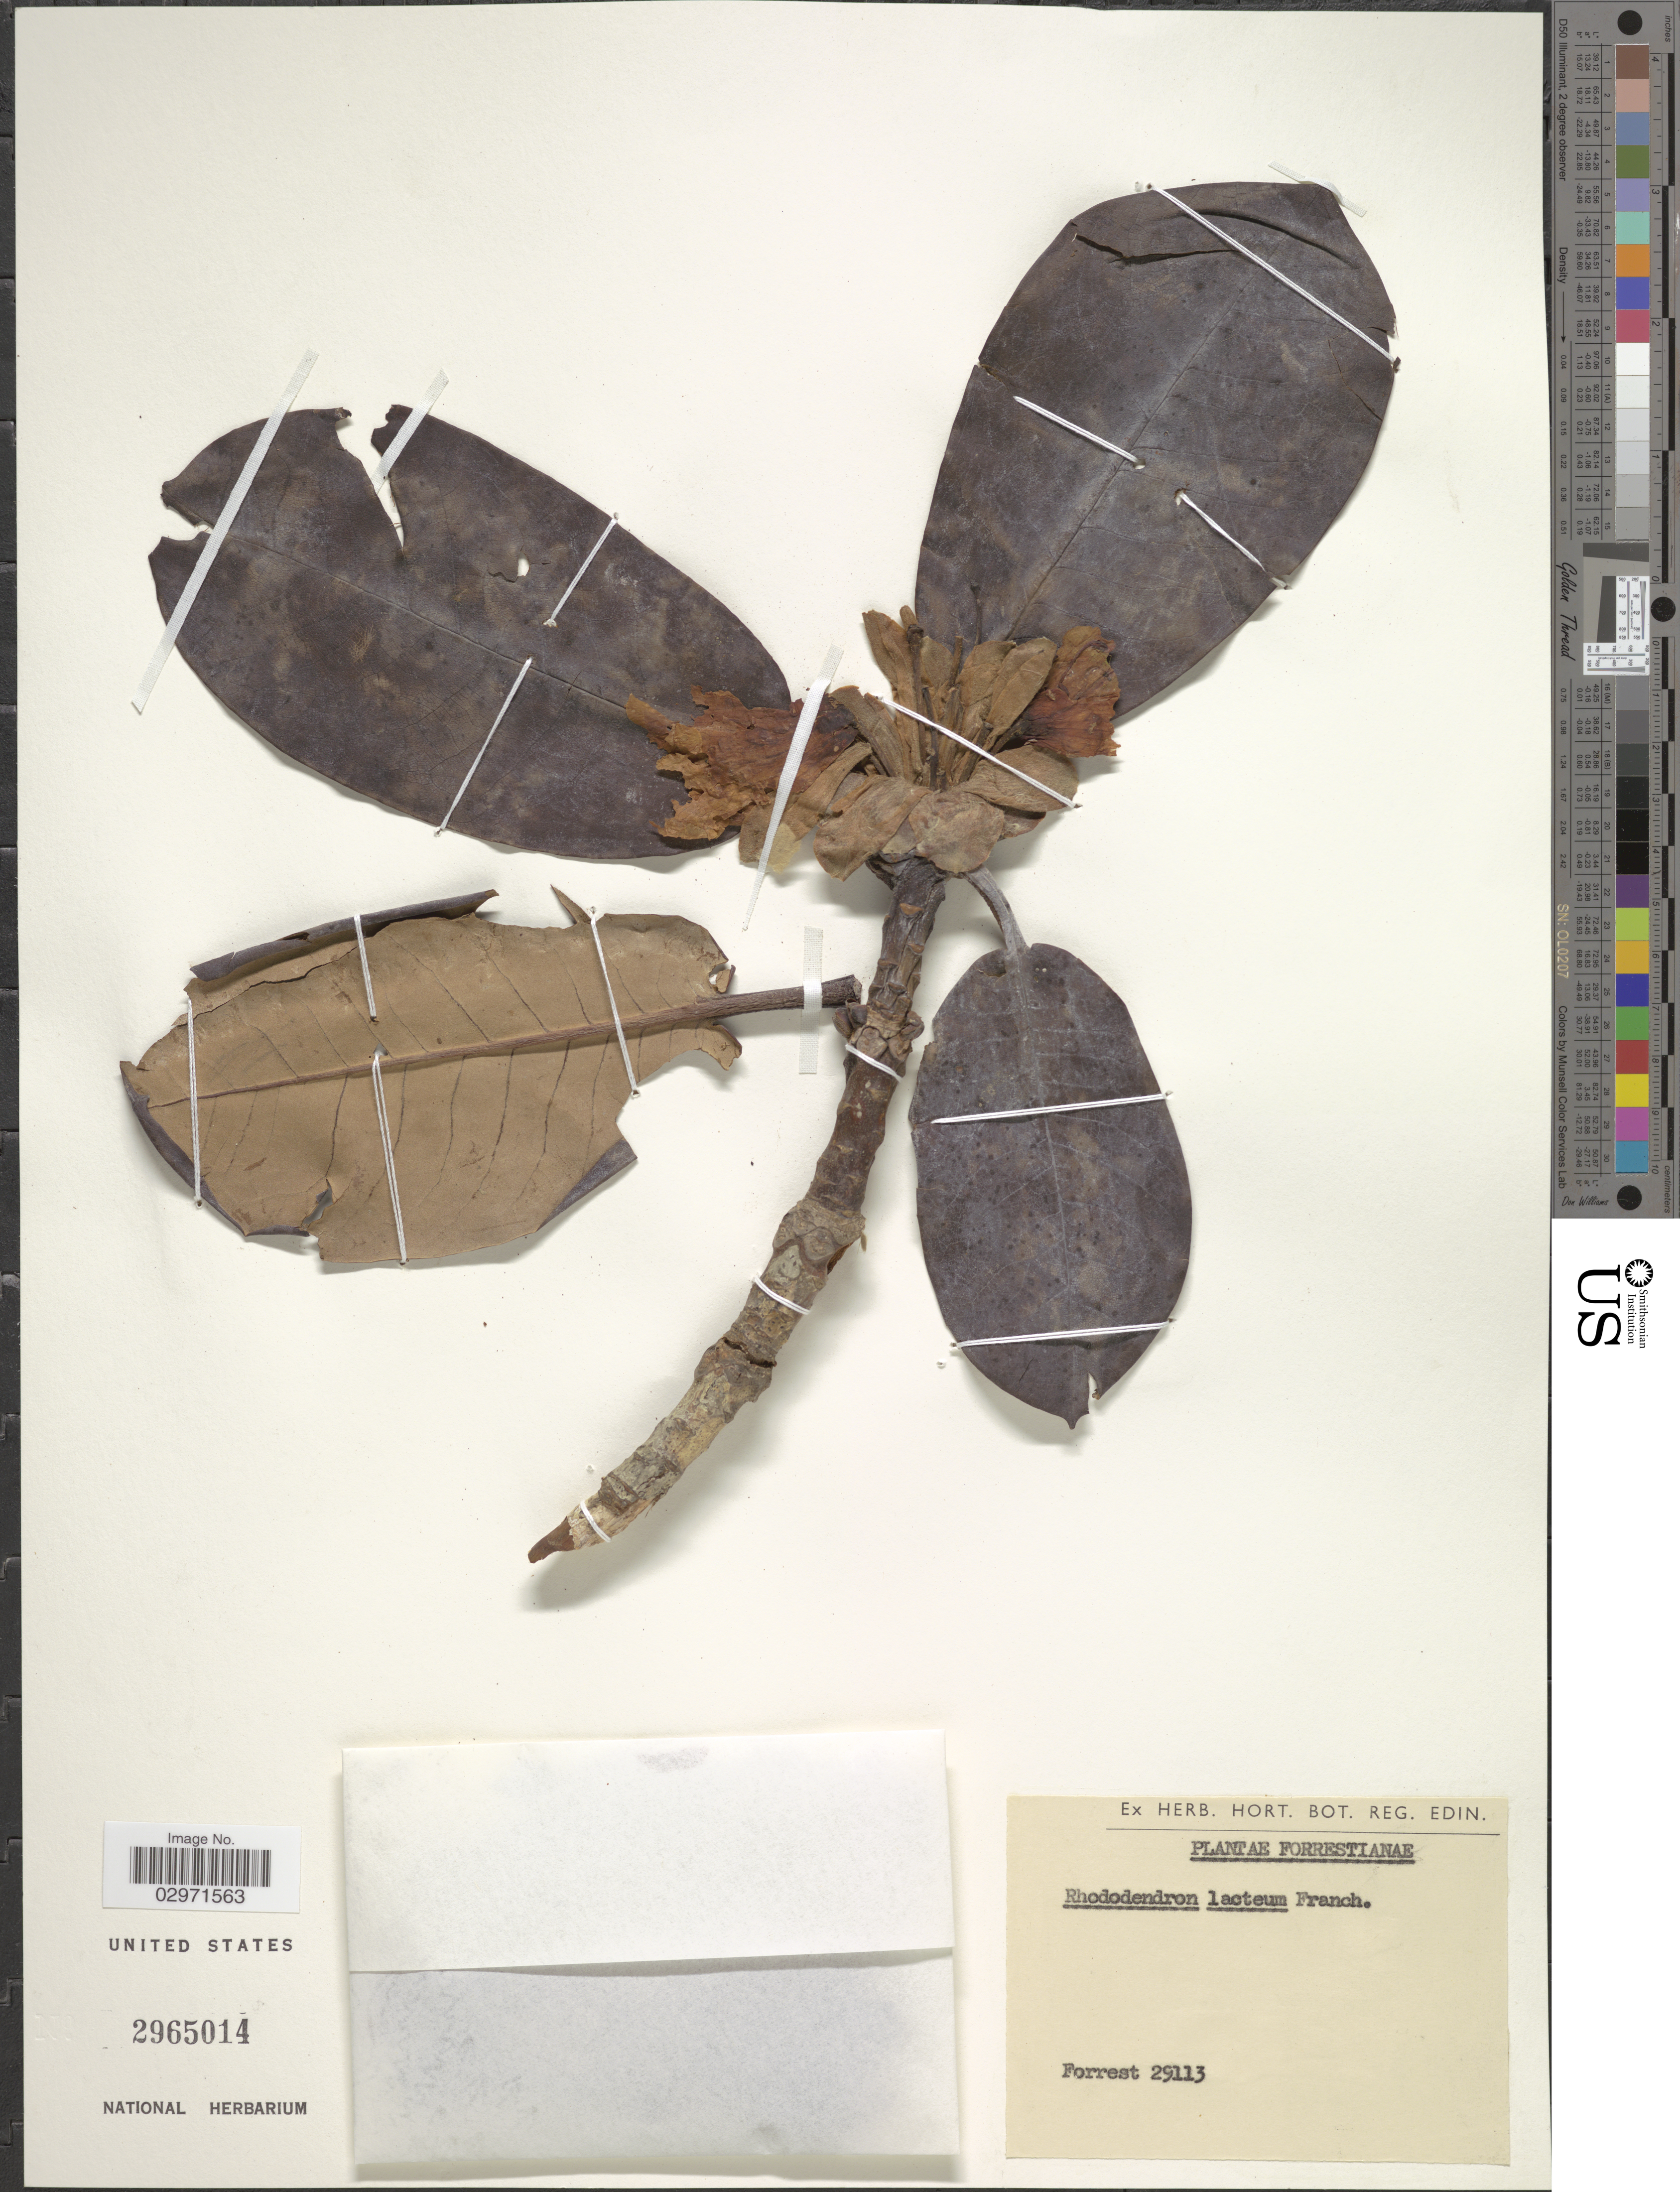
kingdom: Plantae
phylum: Tracheophyta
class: Magnoliopsida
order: Ericales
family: Ericaceae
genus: Rhododendron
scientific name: Rhododendron lacteum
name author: Franch.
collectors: -. Forrest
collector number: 29113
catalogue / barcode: US 2965014